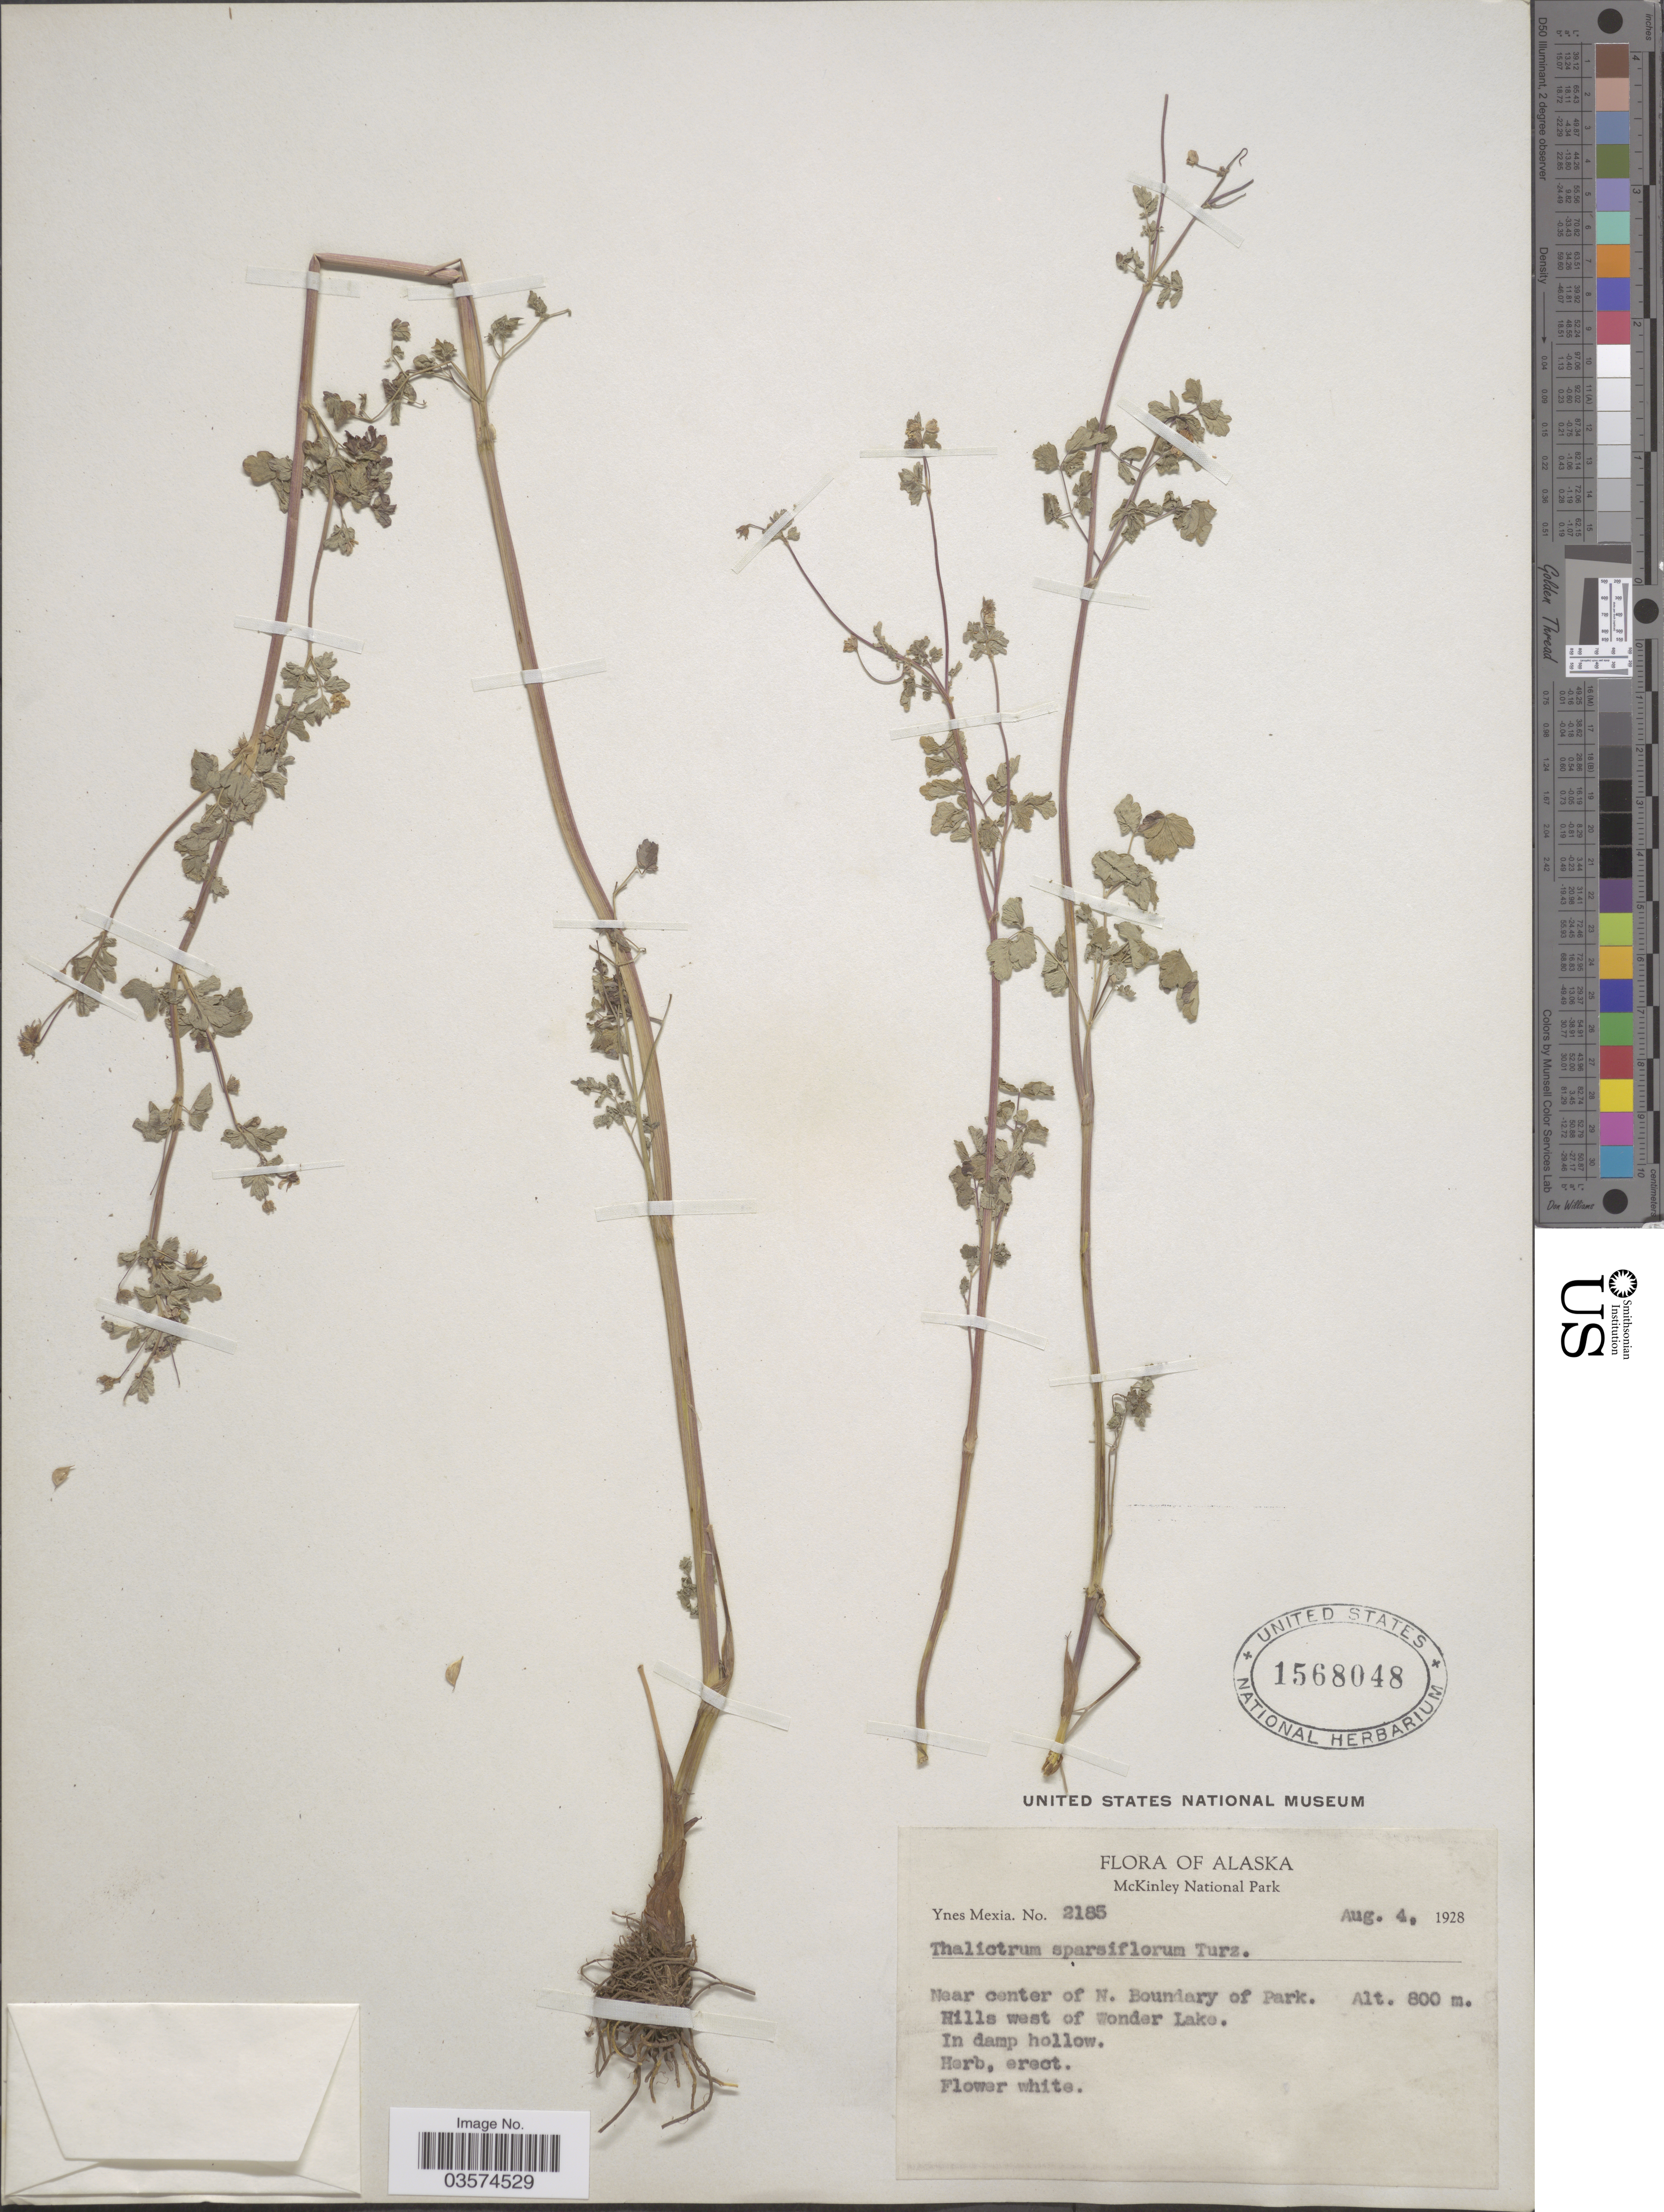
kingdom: Plantae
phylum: Tracheophyta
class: Magnoliopsida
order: Ranunculales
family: Ranunculaceae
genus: Thalictrum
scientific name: Thalictrum sparsiflorum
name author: Turcz. ex Fisch. & C.A. Mey.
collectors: Y. Mexia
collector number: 2185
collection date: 1928-08-04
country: United States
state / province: Alaska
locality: Near center of N. Boundary of Park. Hills west of Wonder Lake.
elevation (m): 800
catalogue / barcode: US 1568048